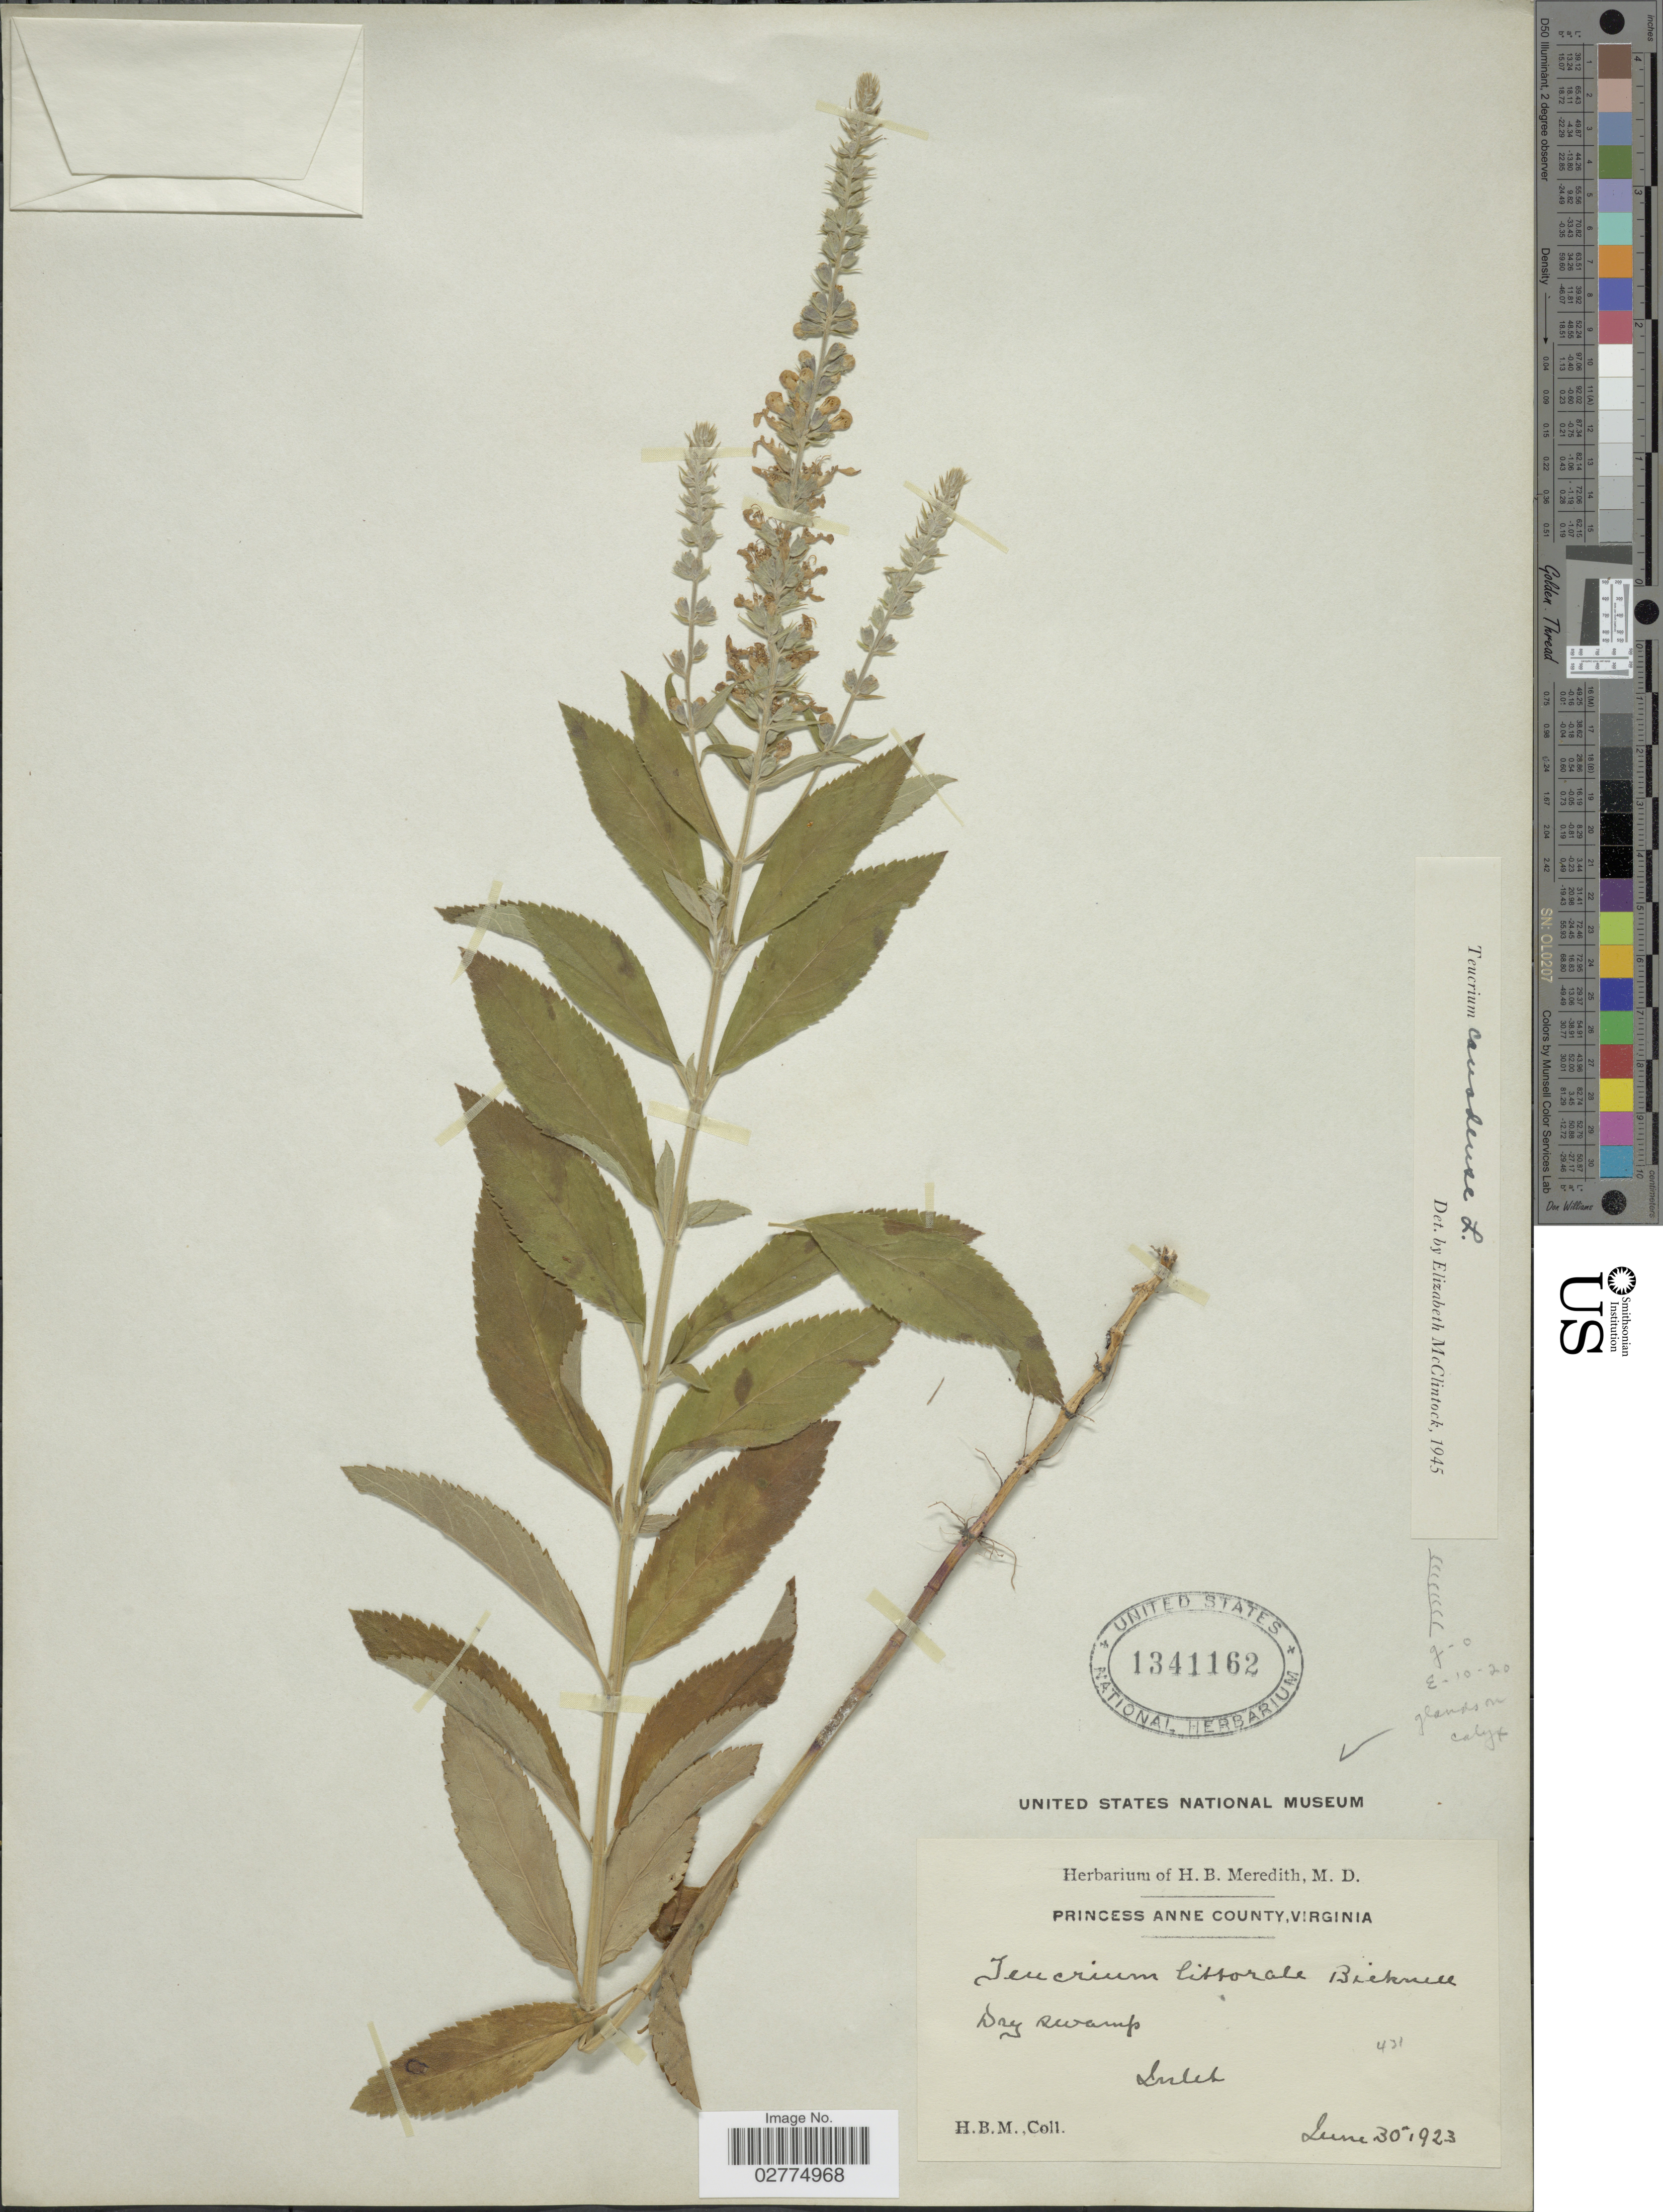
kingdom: Plantae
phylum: Tracheophyta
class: Magnoliopsida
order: Lamiales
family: Lamiaceae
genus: Teucrium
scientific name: Teucrium canadense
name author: L.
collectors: H. Meredith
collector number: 421*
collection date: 1923-06-30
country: United States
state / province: Virginia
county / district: City of Virginia Beach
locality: Princess Anne (=historic county name)County. Dry swamp, Inlet.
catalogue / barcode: US 1341162